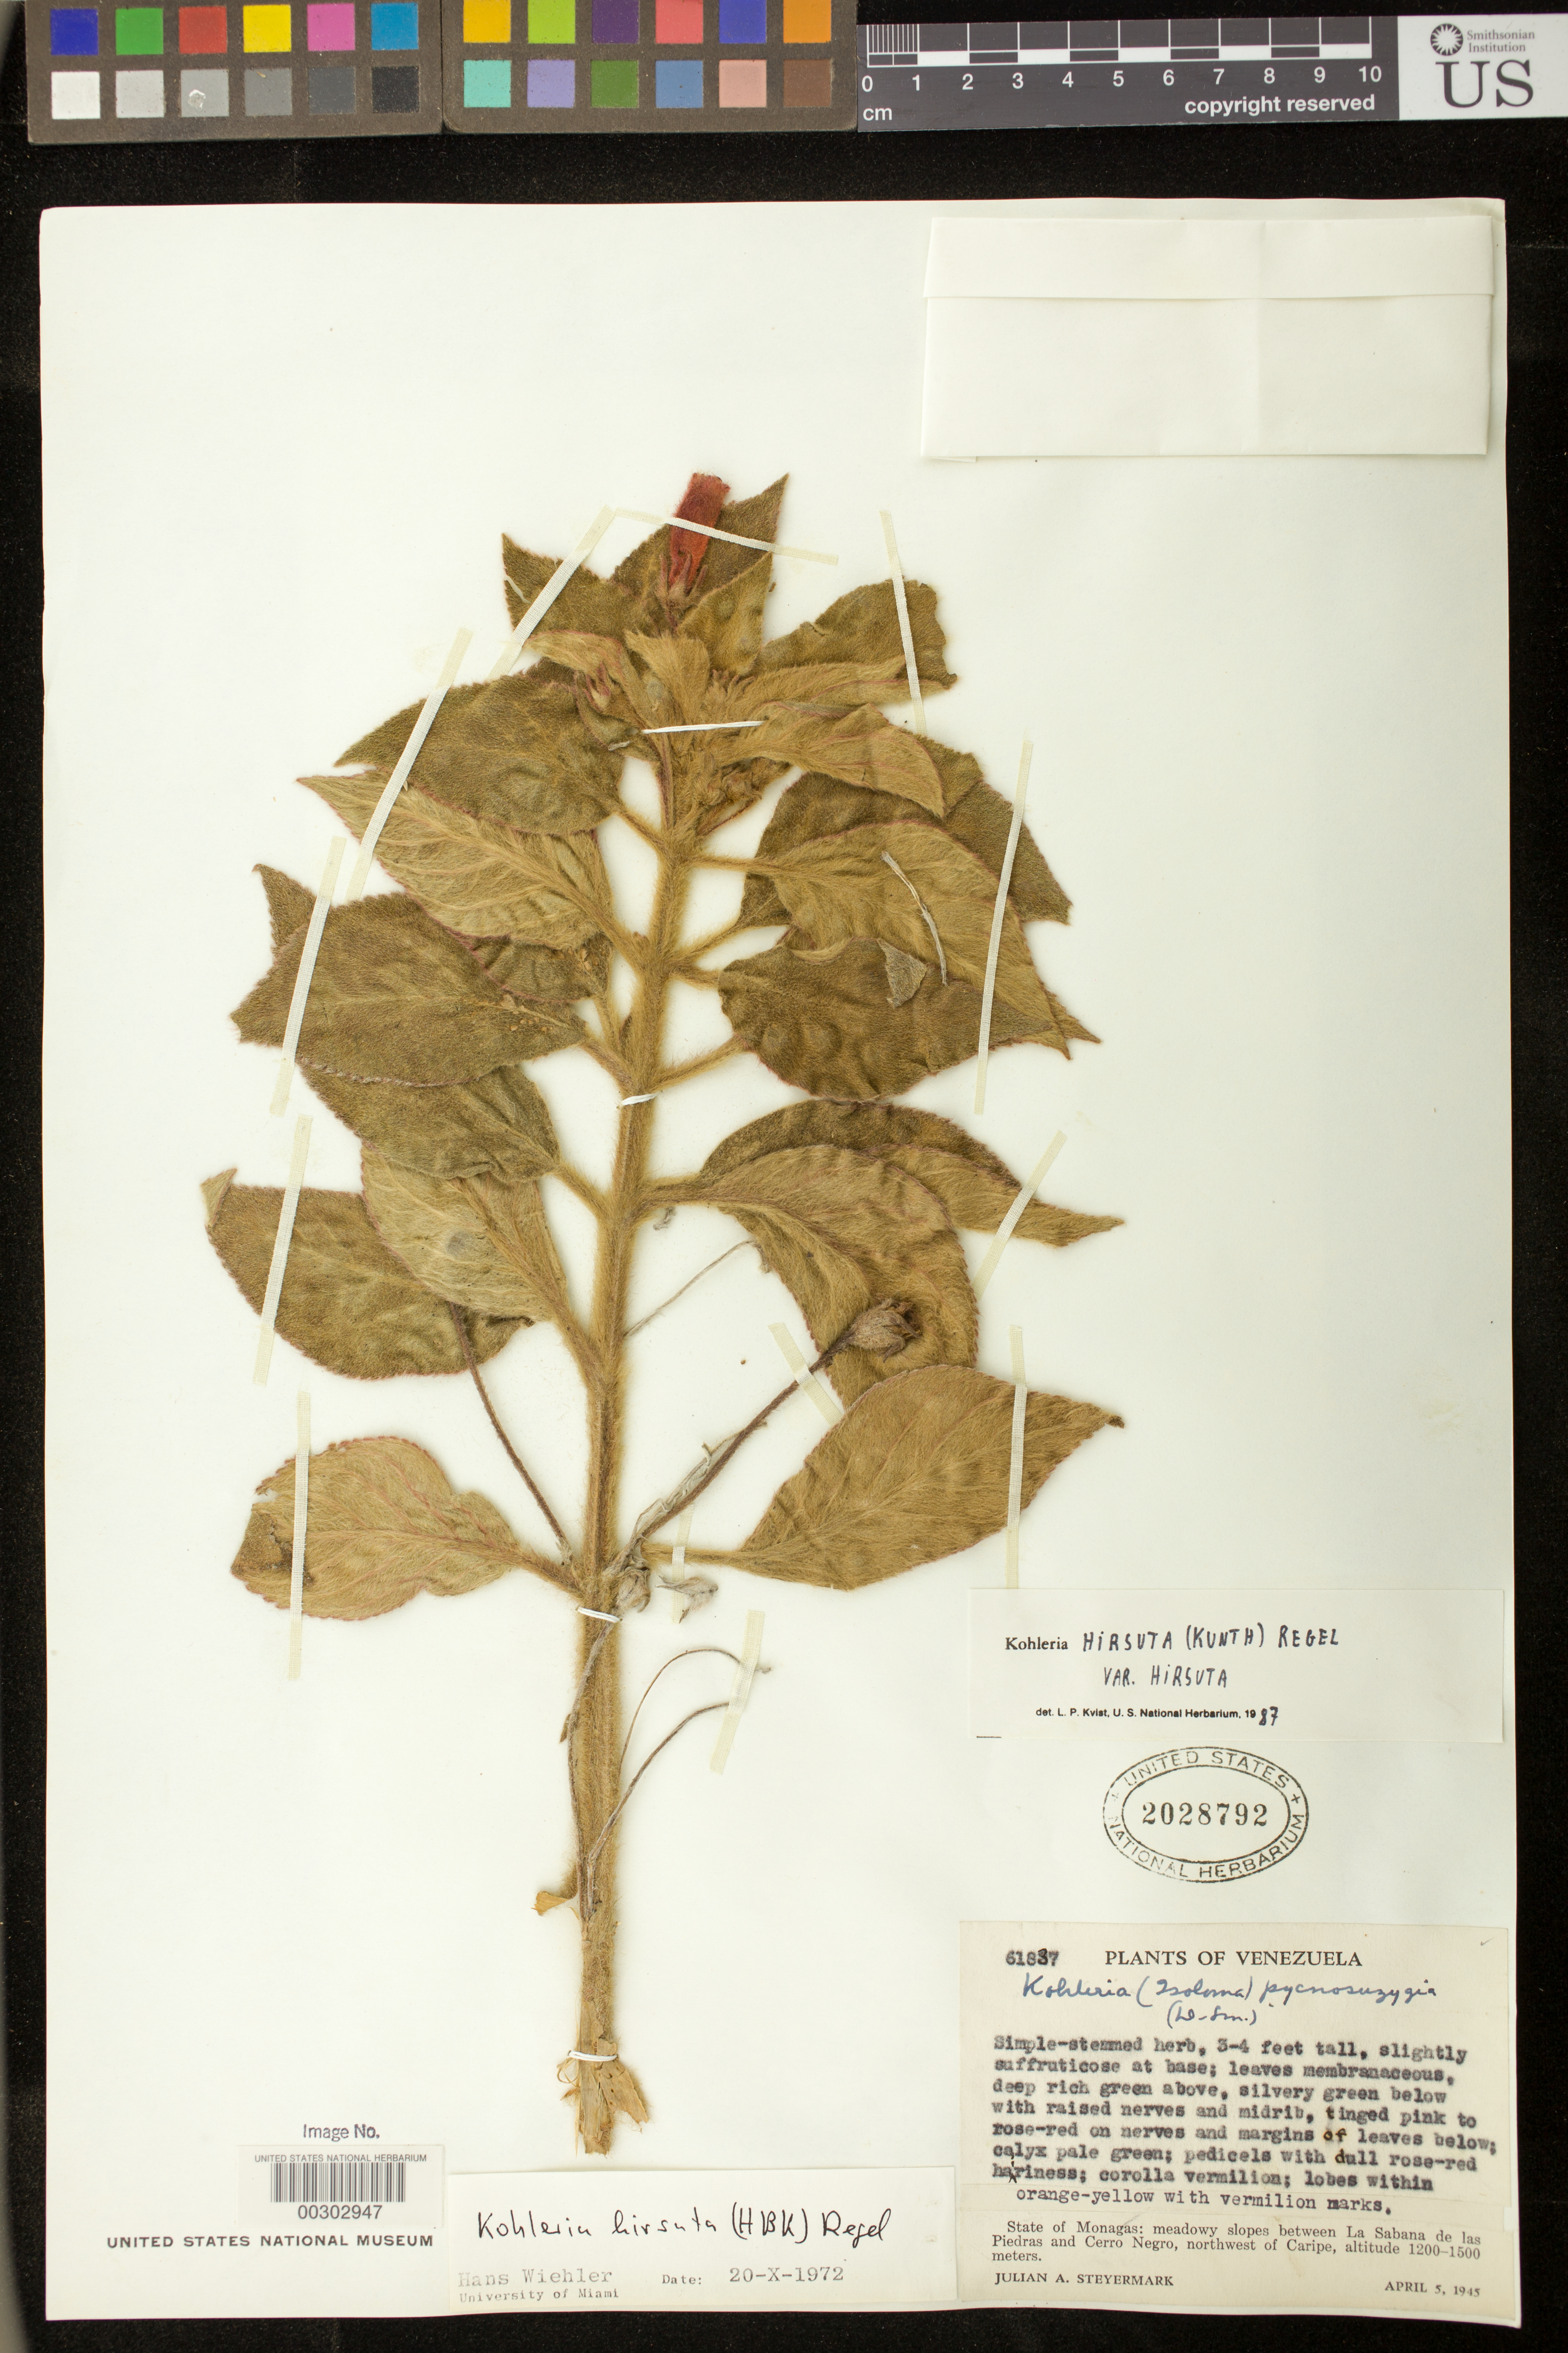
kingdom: Plantae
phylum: Tracheophyta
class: Magnoliopsida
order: Lamiales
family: Gesneriaceae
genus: Kohleria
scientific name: Kohleria hirsuta var. hirsuta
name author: (Kunth) Regel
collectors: J. Steyermark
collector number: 61837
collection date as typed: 05 Apr 1945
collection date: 1945-04-05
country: Venezuela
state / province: Monagas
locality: Between La Sabana de las Piedras and Cerro Negro, NW of Caripe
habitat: Meadowy slopes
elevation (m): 1200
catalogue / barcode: US 2028792